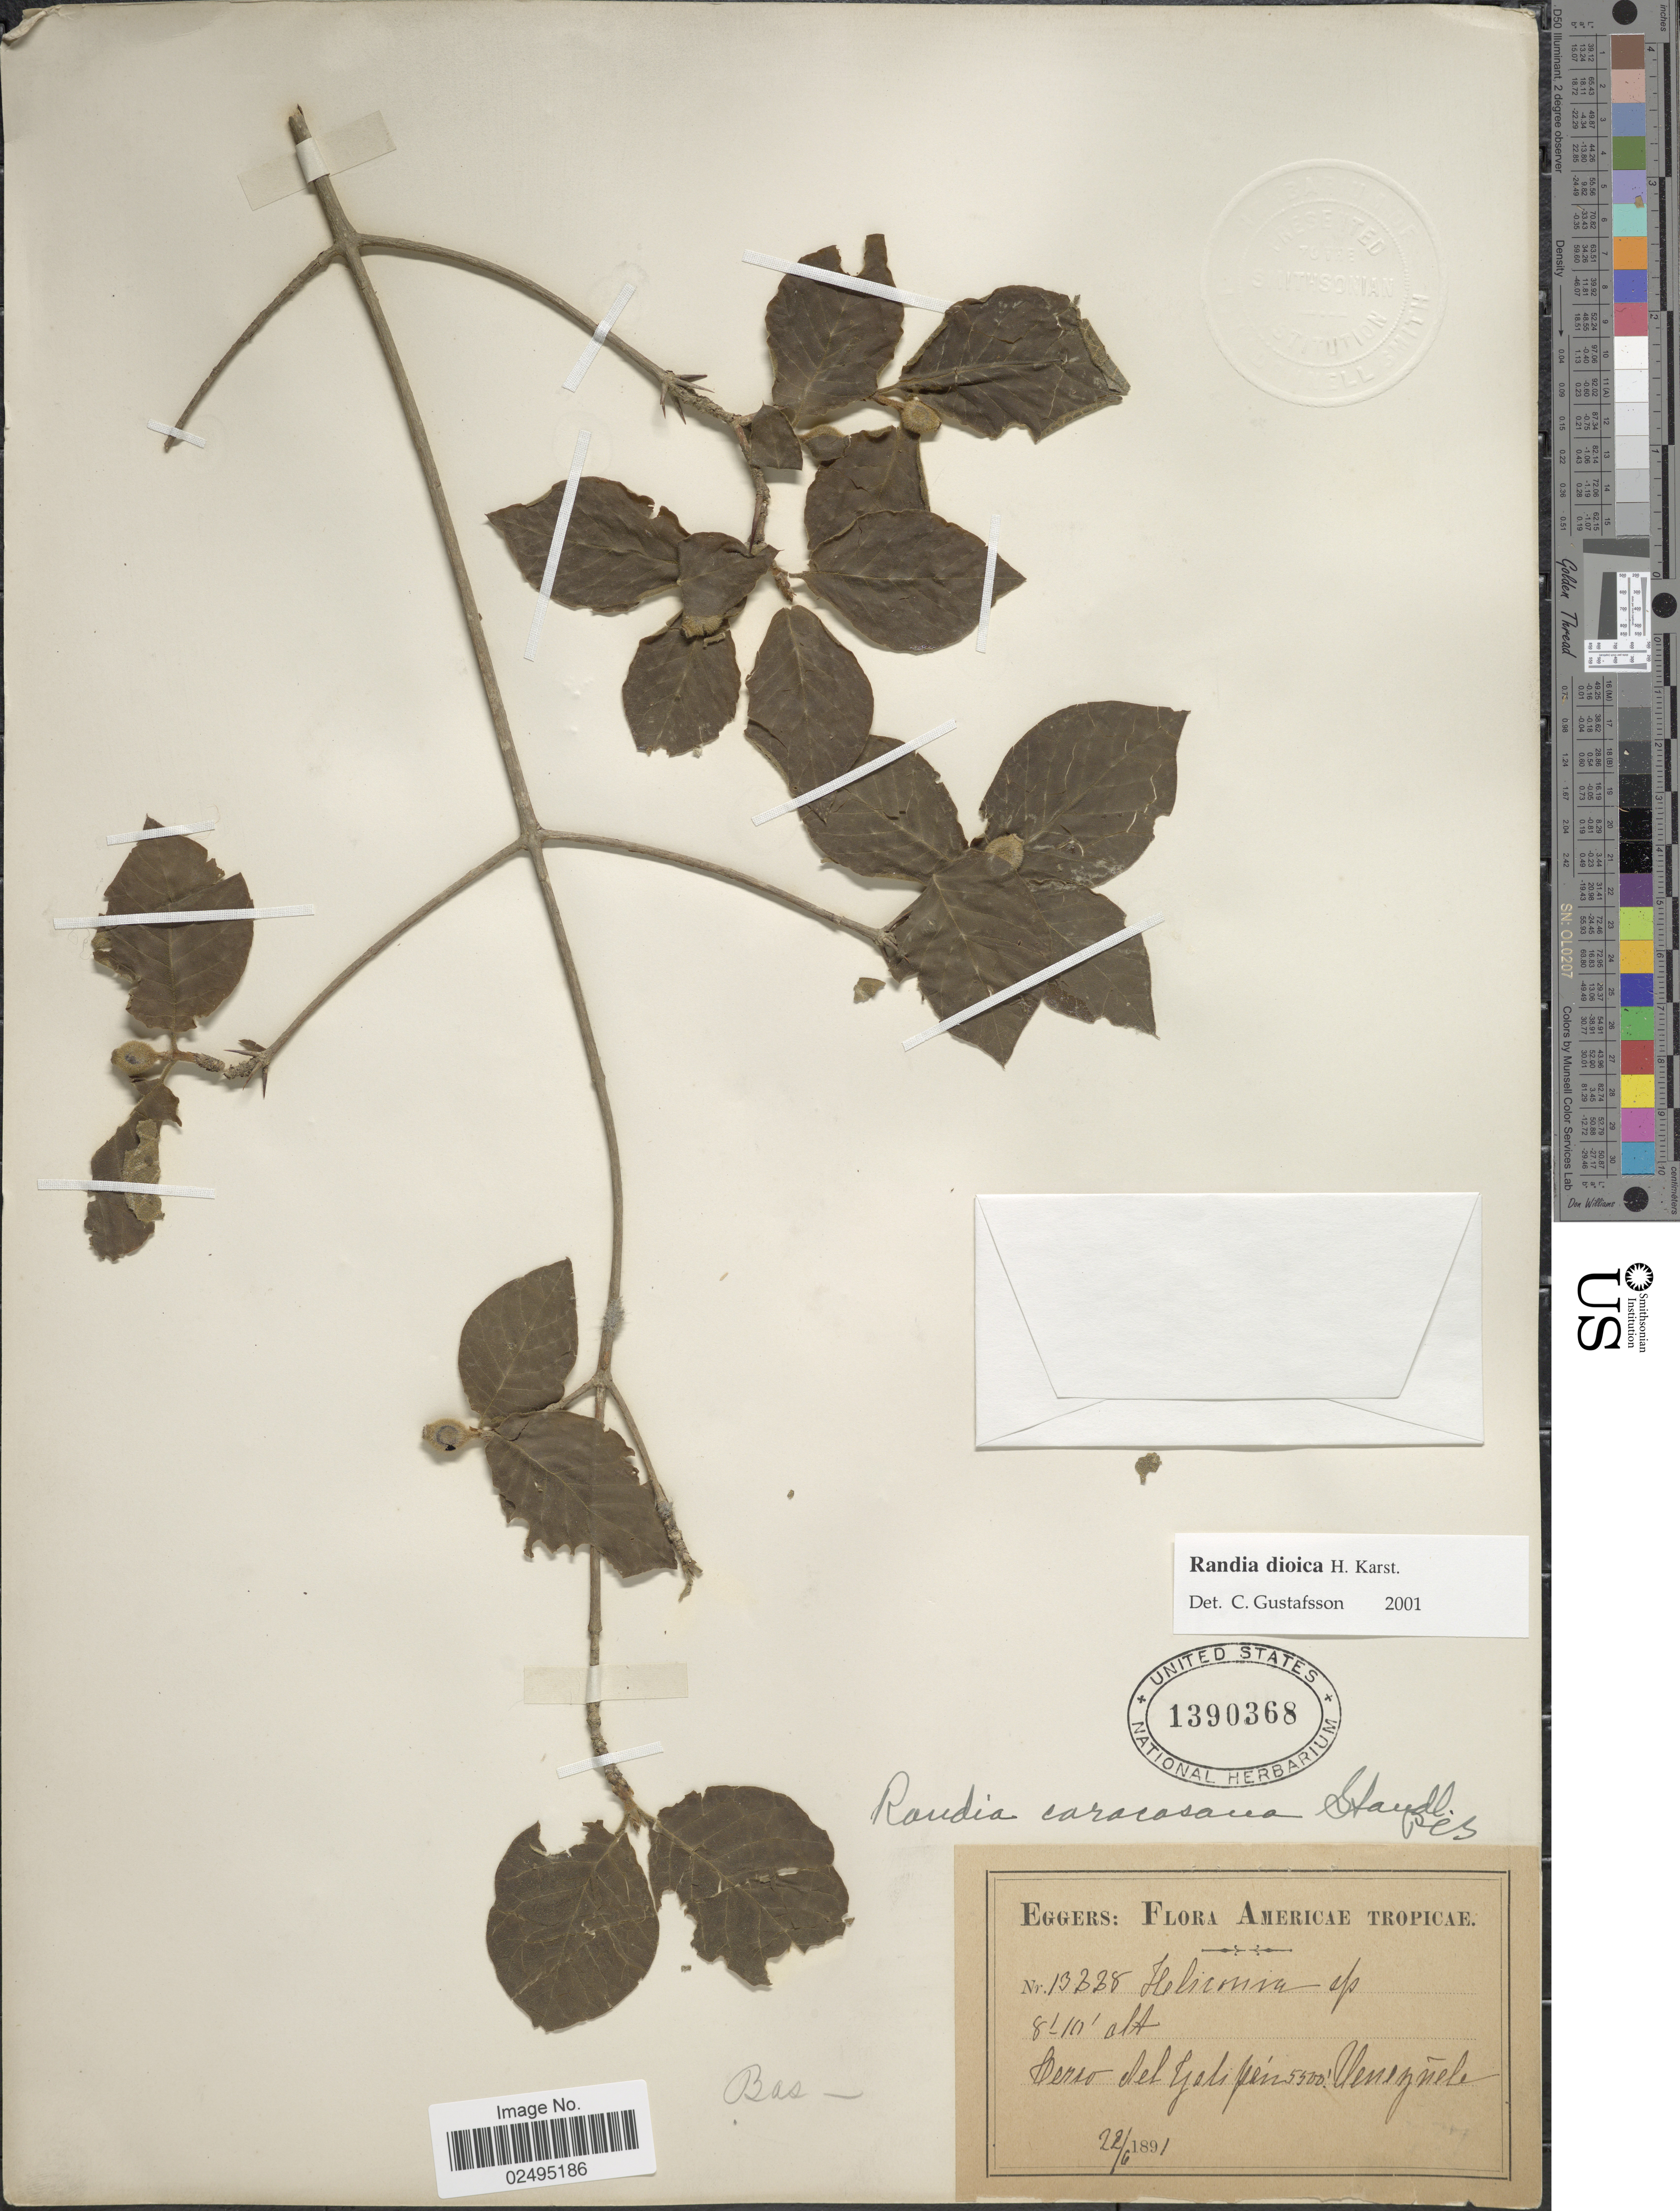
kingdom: Plantae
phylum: Tracheophyta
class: Magnoliopsida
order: Gentianales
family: Rubiaceae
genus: Randia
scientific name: Randia dioica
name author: H. Karst.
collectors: -. Eggers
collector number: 13888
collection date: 1891-06-22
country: Venezuela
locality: Cerro del Galipan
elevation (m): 1676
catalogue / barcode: US 1390368